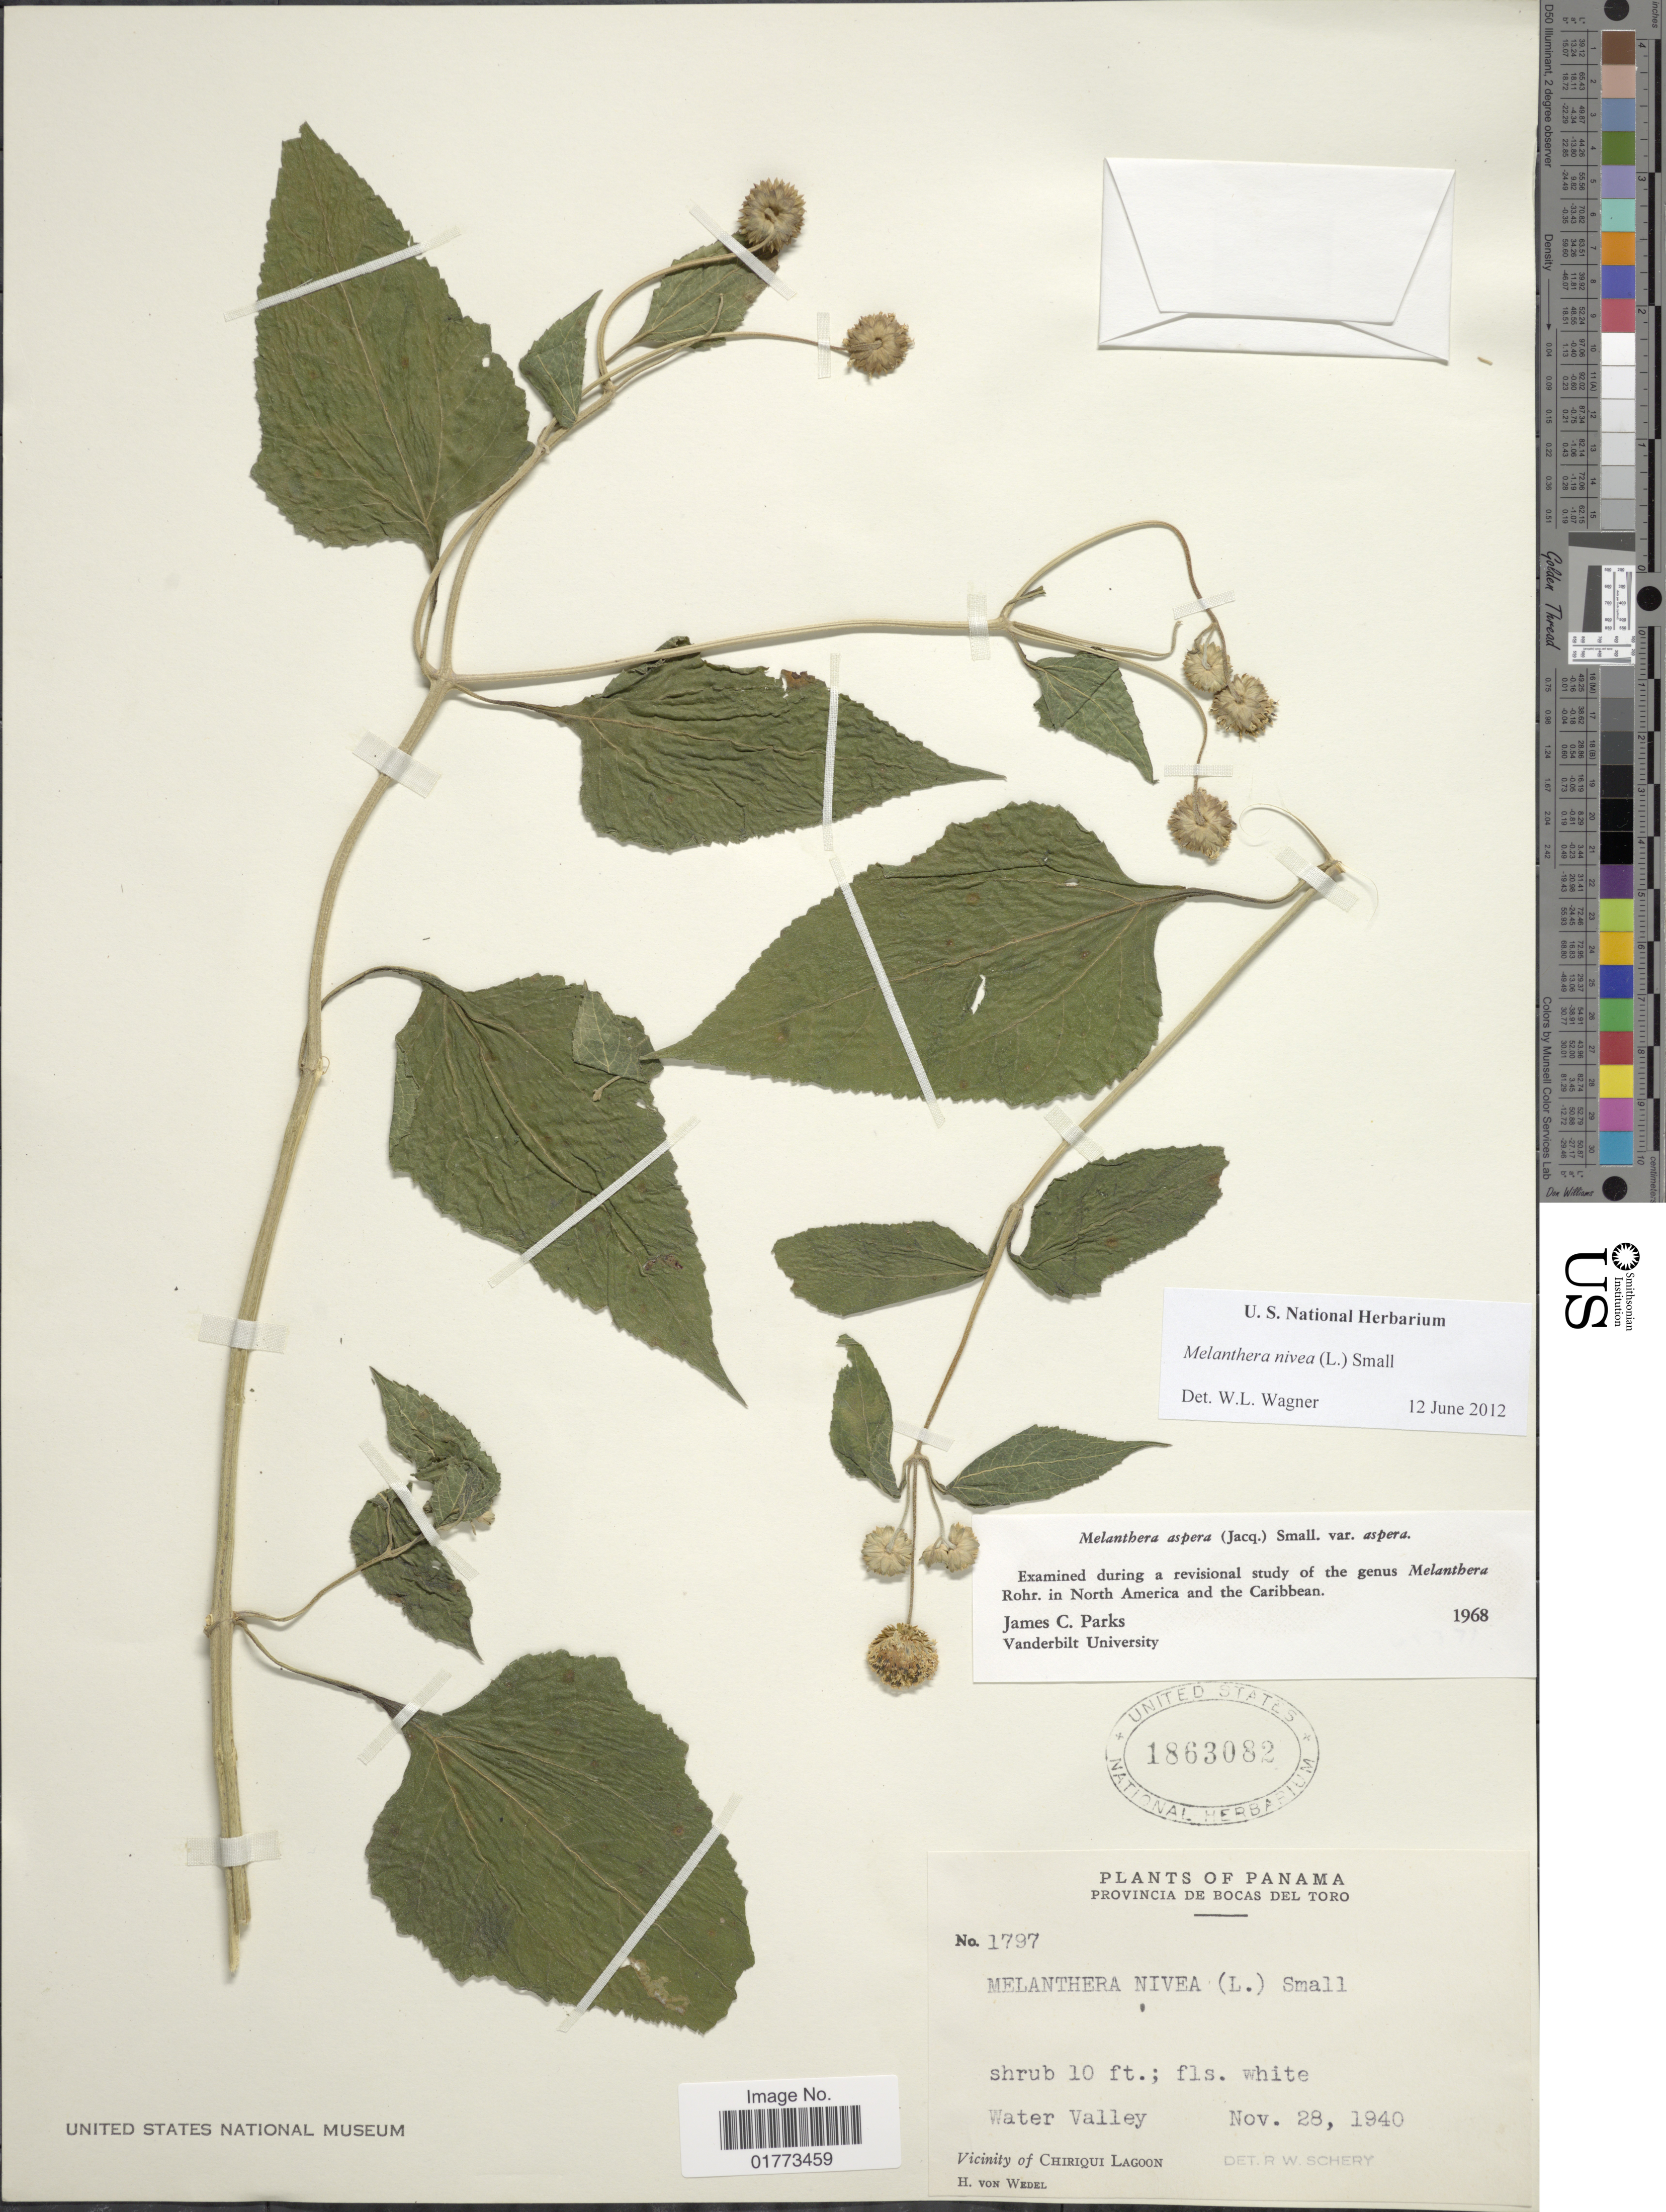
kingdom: Plantae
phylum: Tracheophyta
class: Magnoliopsida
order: Asterales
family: Asteraceae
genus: Melanthera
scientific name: Melanthera nivea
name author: (L.) Small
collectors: H. von Wedel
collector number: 1797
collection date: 1940-11-28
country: Panama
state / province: Bocas del Toro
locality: Water Valley, Vicinity of Chiriqui Lagoon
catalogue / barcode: US 1863082